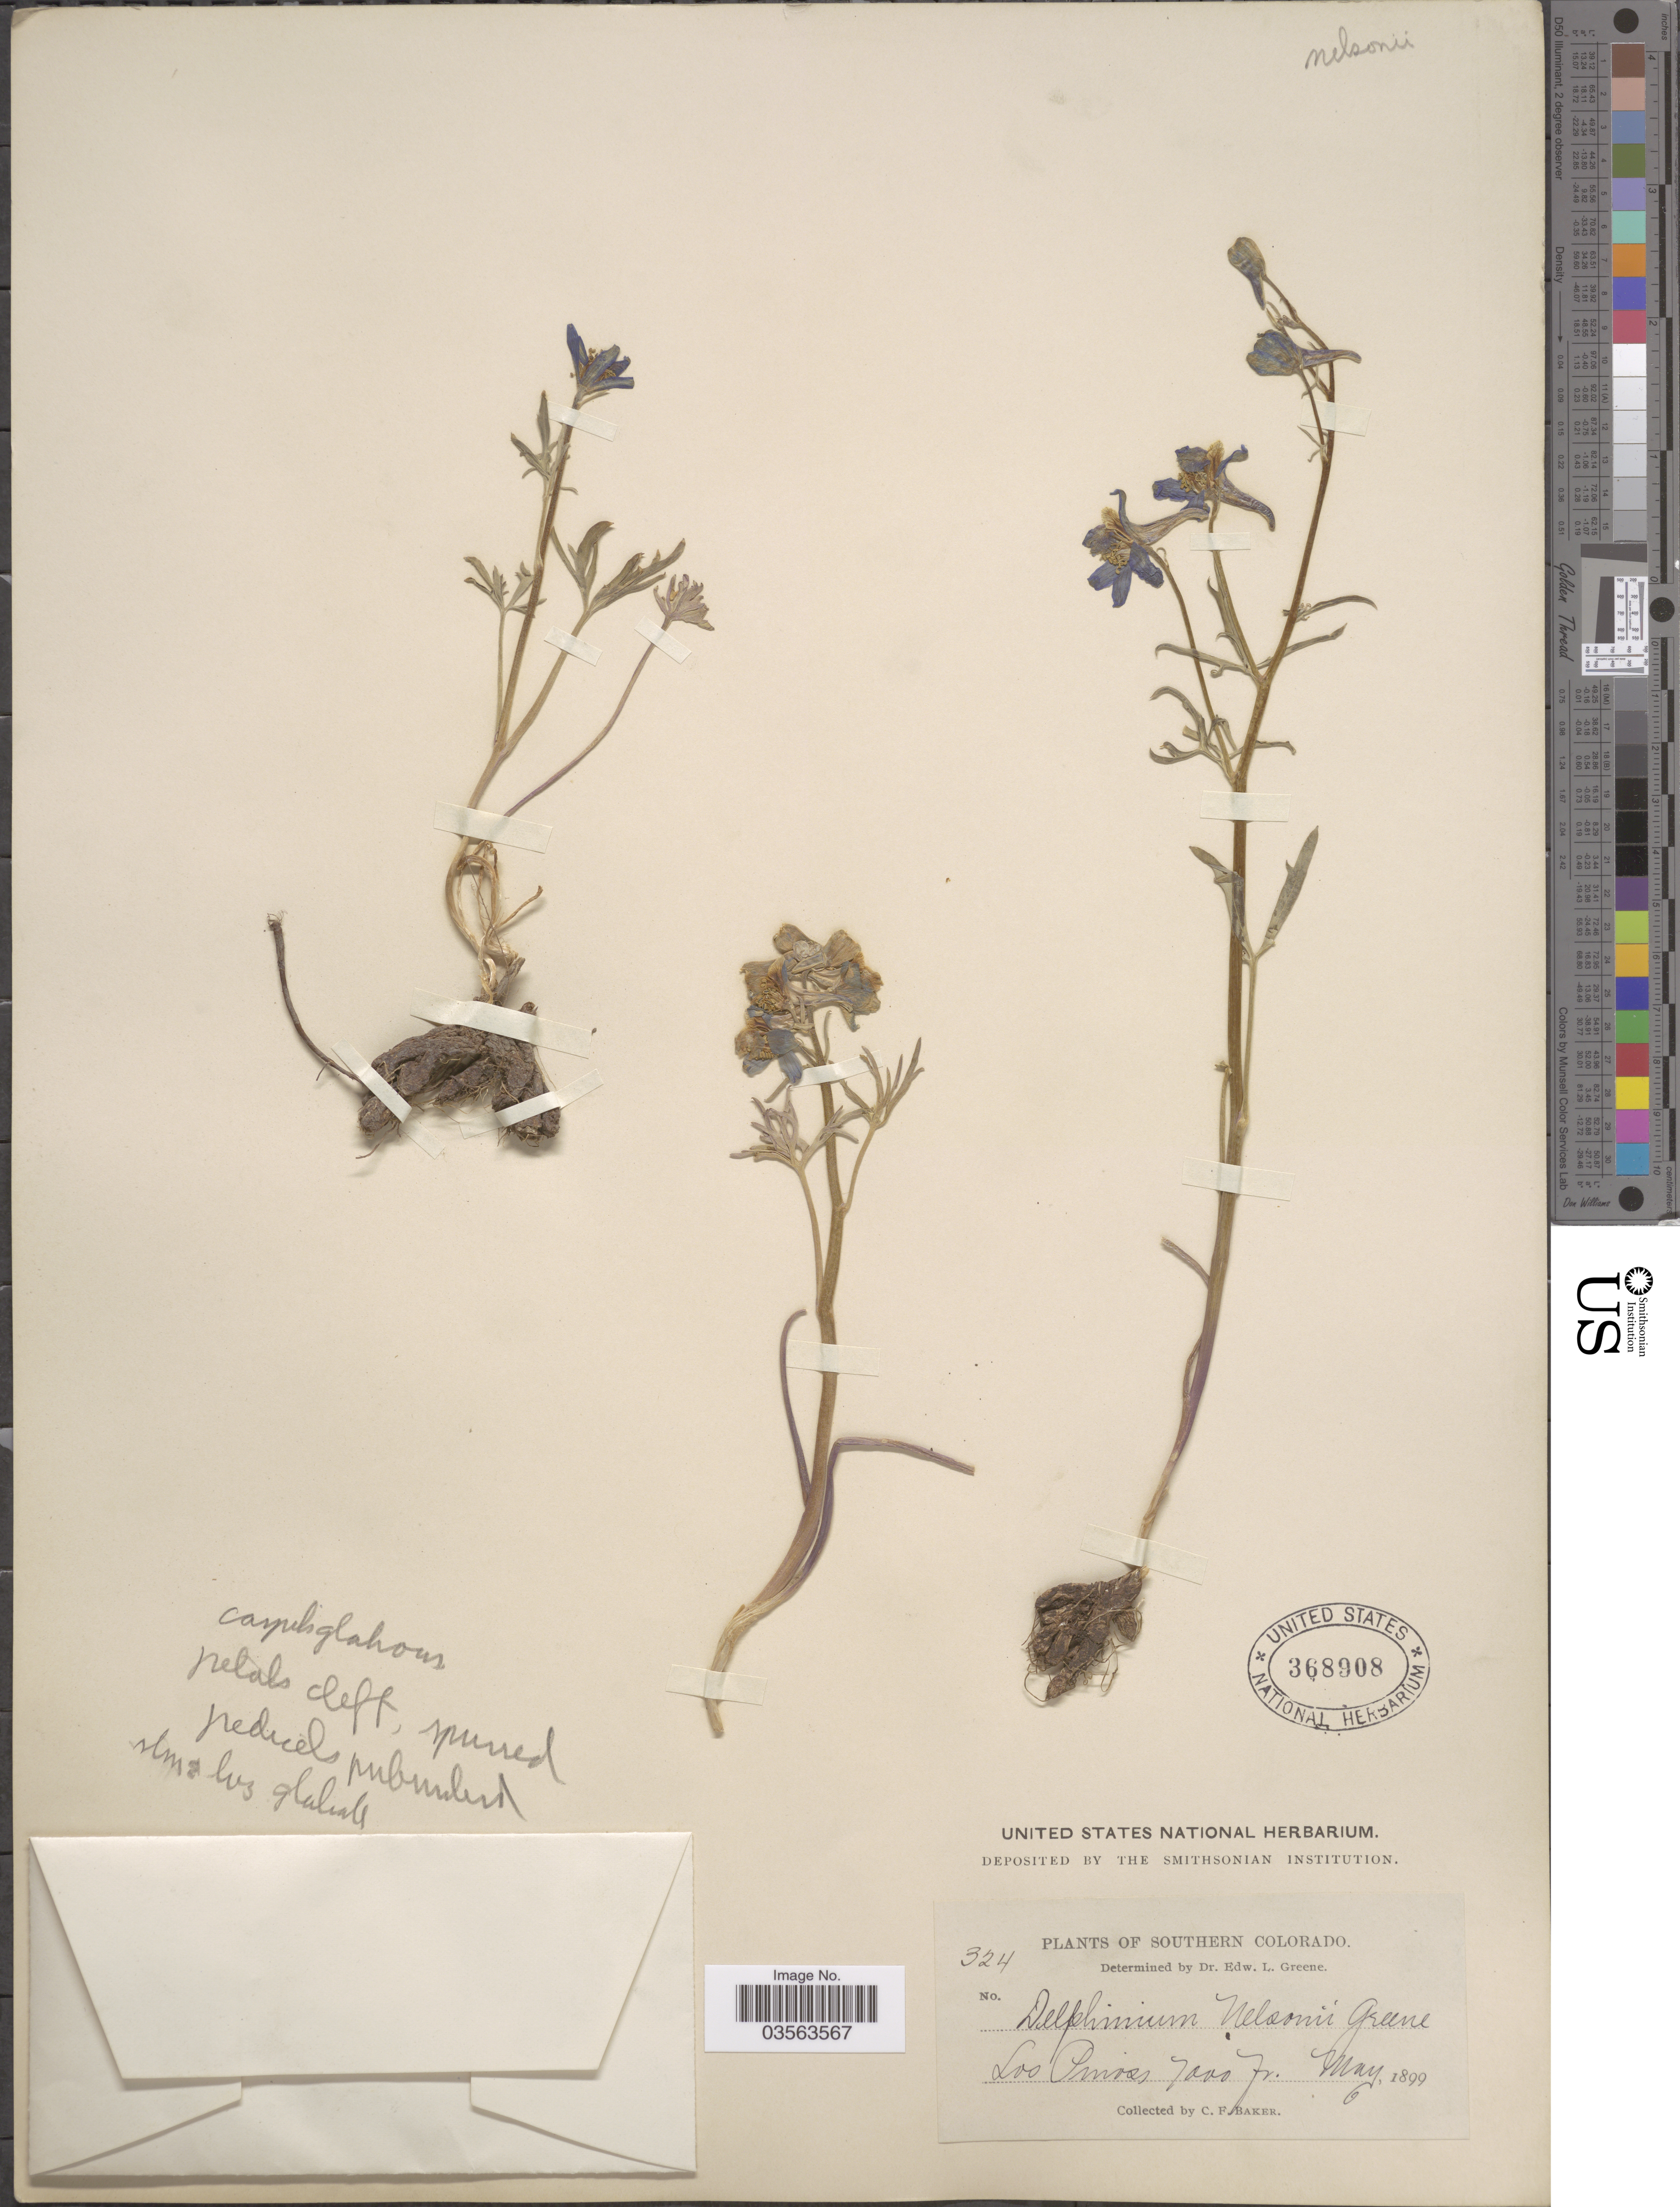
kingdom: Plantae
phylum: Tracheophyta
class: Magnoliopsida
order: Ranunculales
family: Ranunculaceae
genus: Delphinium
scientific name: Delphinium nelsonii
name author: Greene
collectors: C. F. Baker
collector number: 324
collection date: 1899-05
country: United States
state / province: Colorado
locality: Southern Colorado. Los Pinos.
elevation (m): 2134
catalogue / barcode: US 368908